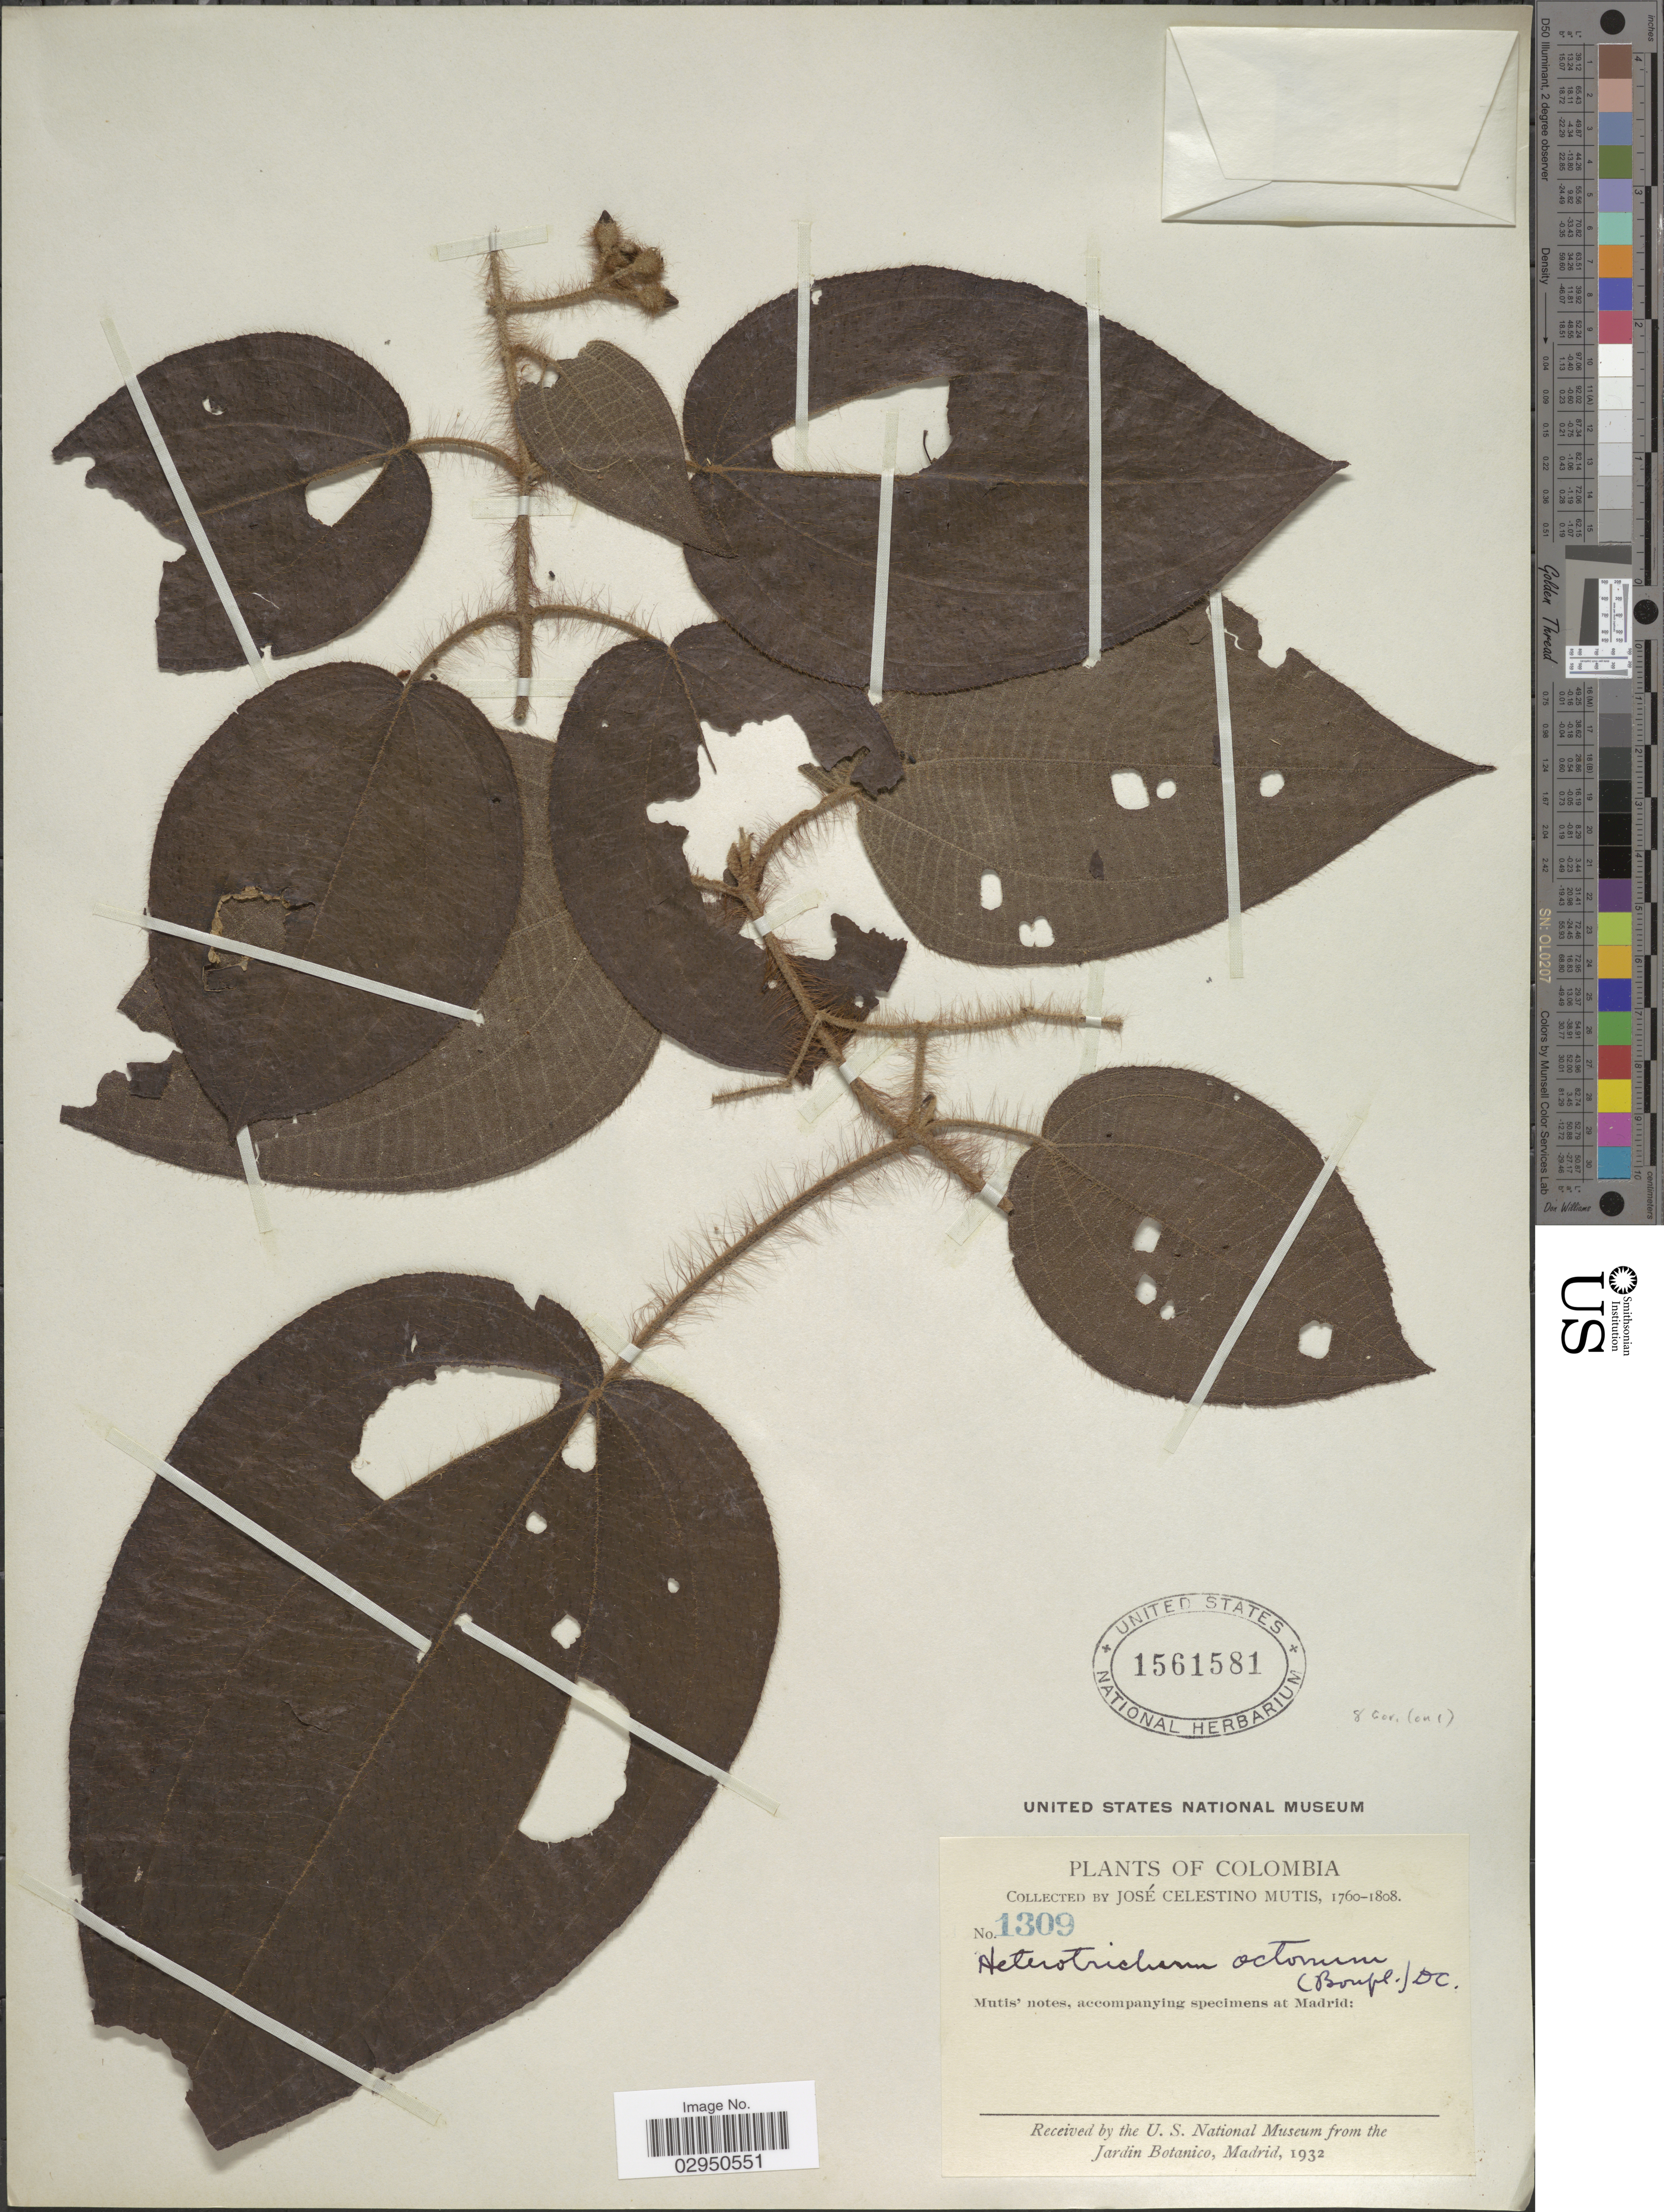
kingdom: Plantae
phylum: Tracheophyta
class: Magnoliopsida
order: Myrtales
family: Melastomataceae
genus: Clidemia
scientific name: Clidemia octona subsp. octona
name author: (Bonpl.) L.O. Williams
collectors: J. C. B. Mutis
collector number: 1309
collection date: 1760/1808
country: Colombia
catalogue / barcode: US 1561581